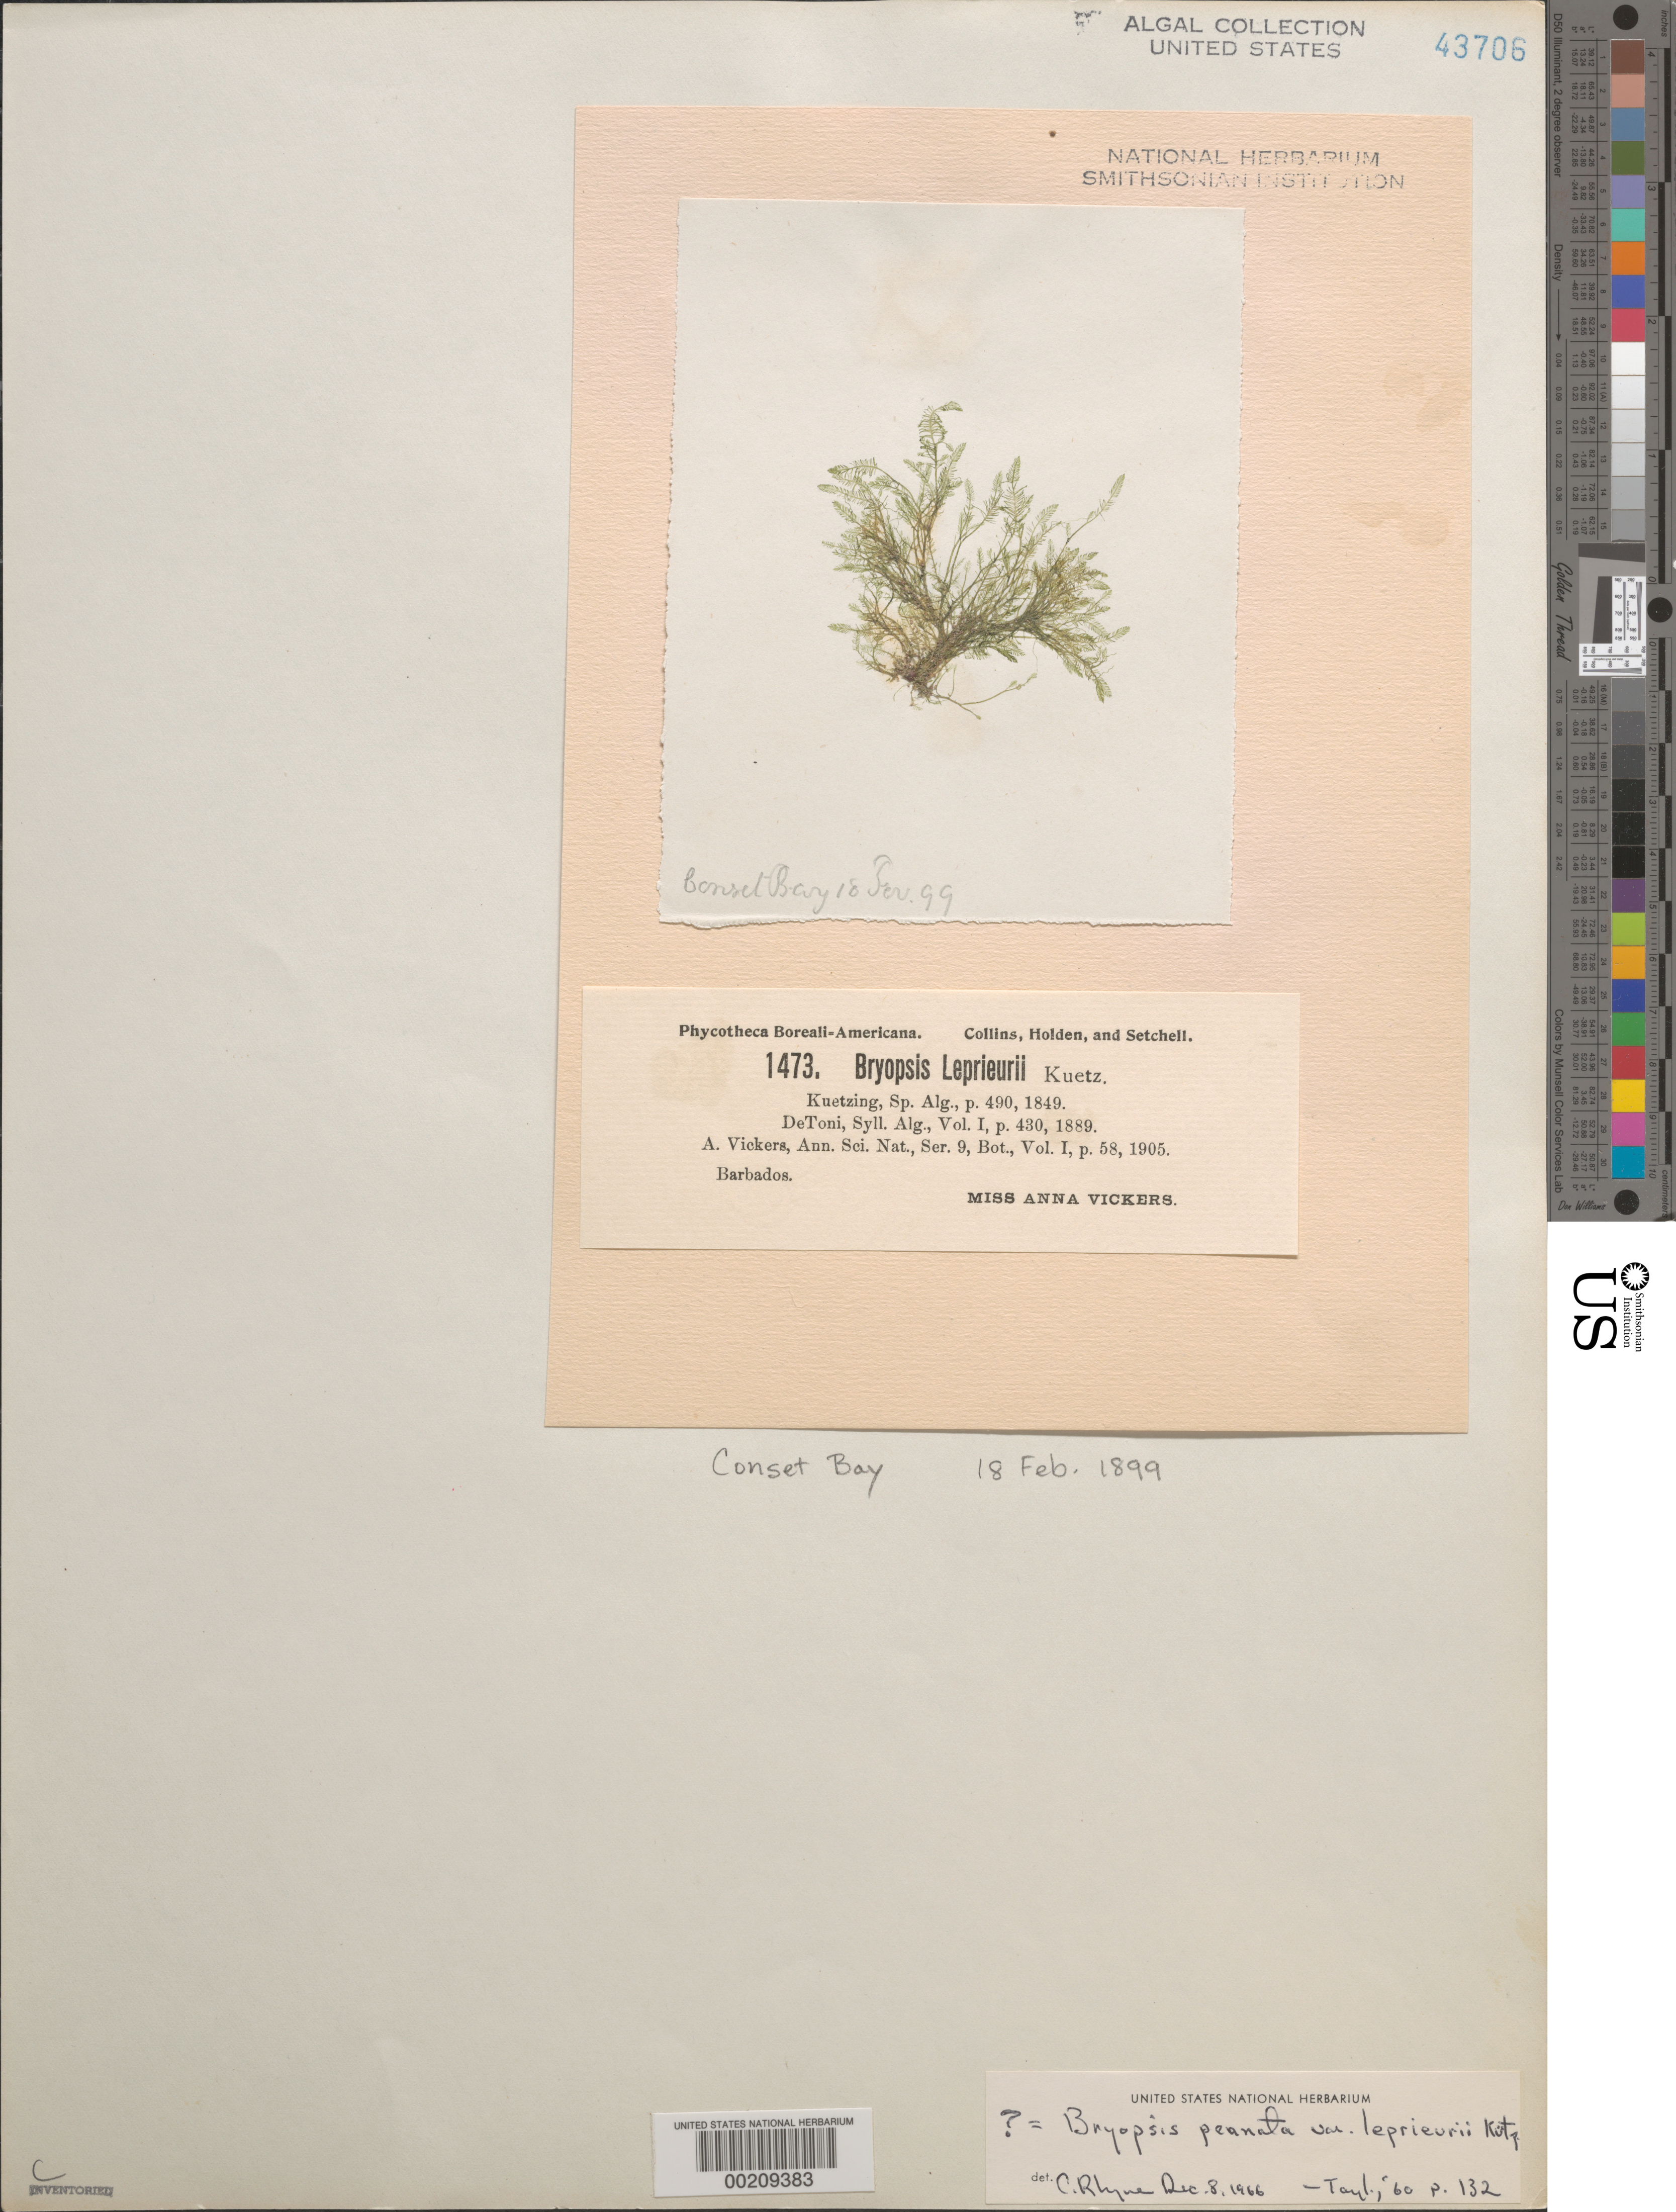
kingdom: Plantae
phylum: Chlorophyta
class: Ulvophyceae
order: Bryopsidales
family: Bryopsidaceae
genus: Bryopsis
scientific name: Bryopsis pennata var. leprieurii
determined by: Rhyne, C. F.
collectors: A. Vickers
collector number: PB-A 1473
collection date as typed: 18 Feb 1899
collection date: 1899-02-18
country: Barbados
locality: Conset Bay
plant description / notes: Collins, Holden & Setchell, Phycotheca Boreali-Americana, as Bryopsis leprieurii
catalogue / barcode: US 43706